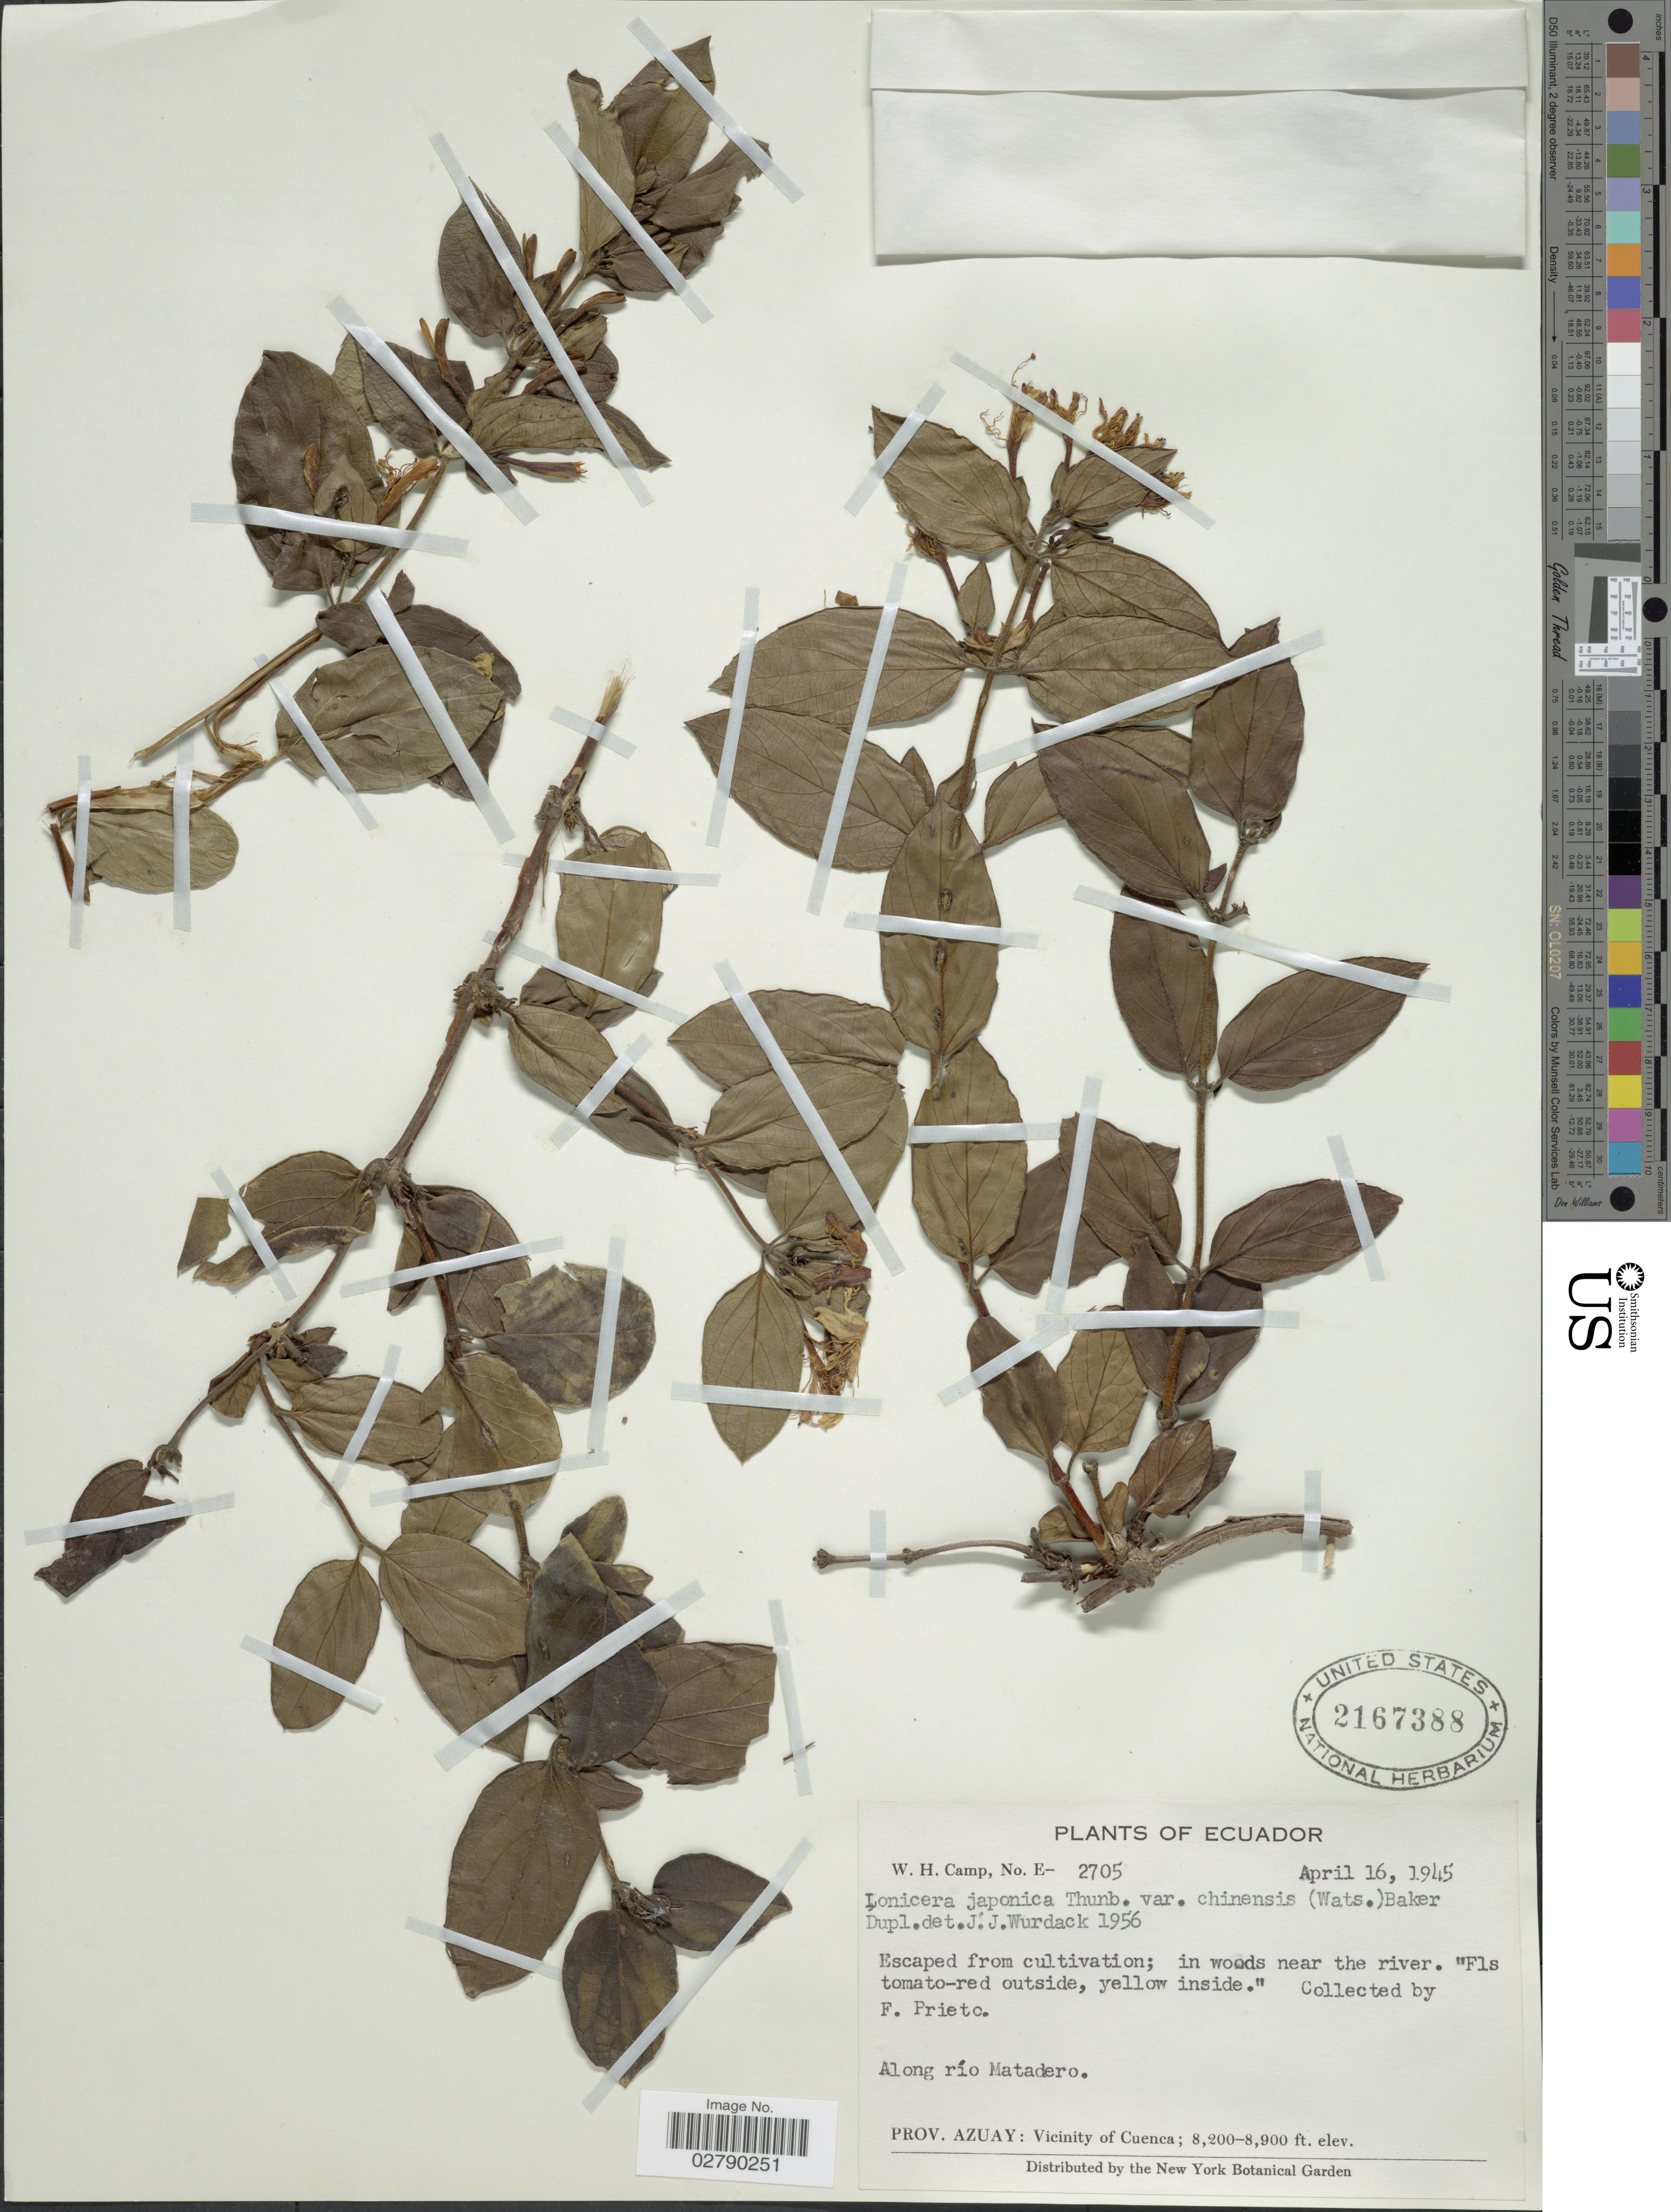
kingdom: Plantae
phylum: Tracheophyta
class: Magnoliopsida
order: Dipsacales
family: Caprifoliaceae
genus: Lonicera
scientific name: Lonicera japonica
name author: Thunb.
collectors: F. Prieto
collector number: E-2705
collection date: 1945-04-16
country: Ecuador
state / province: Azuay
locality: Escaped from cultivation; in woods near the river. Along río Matadero. Vicinity of Cuenca.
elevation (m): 2499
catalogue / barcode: US 2167388